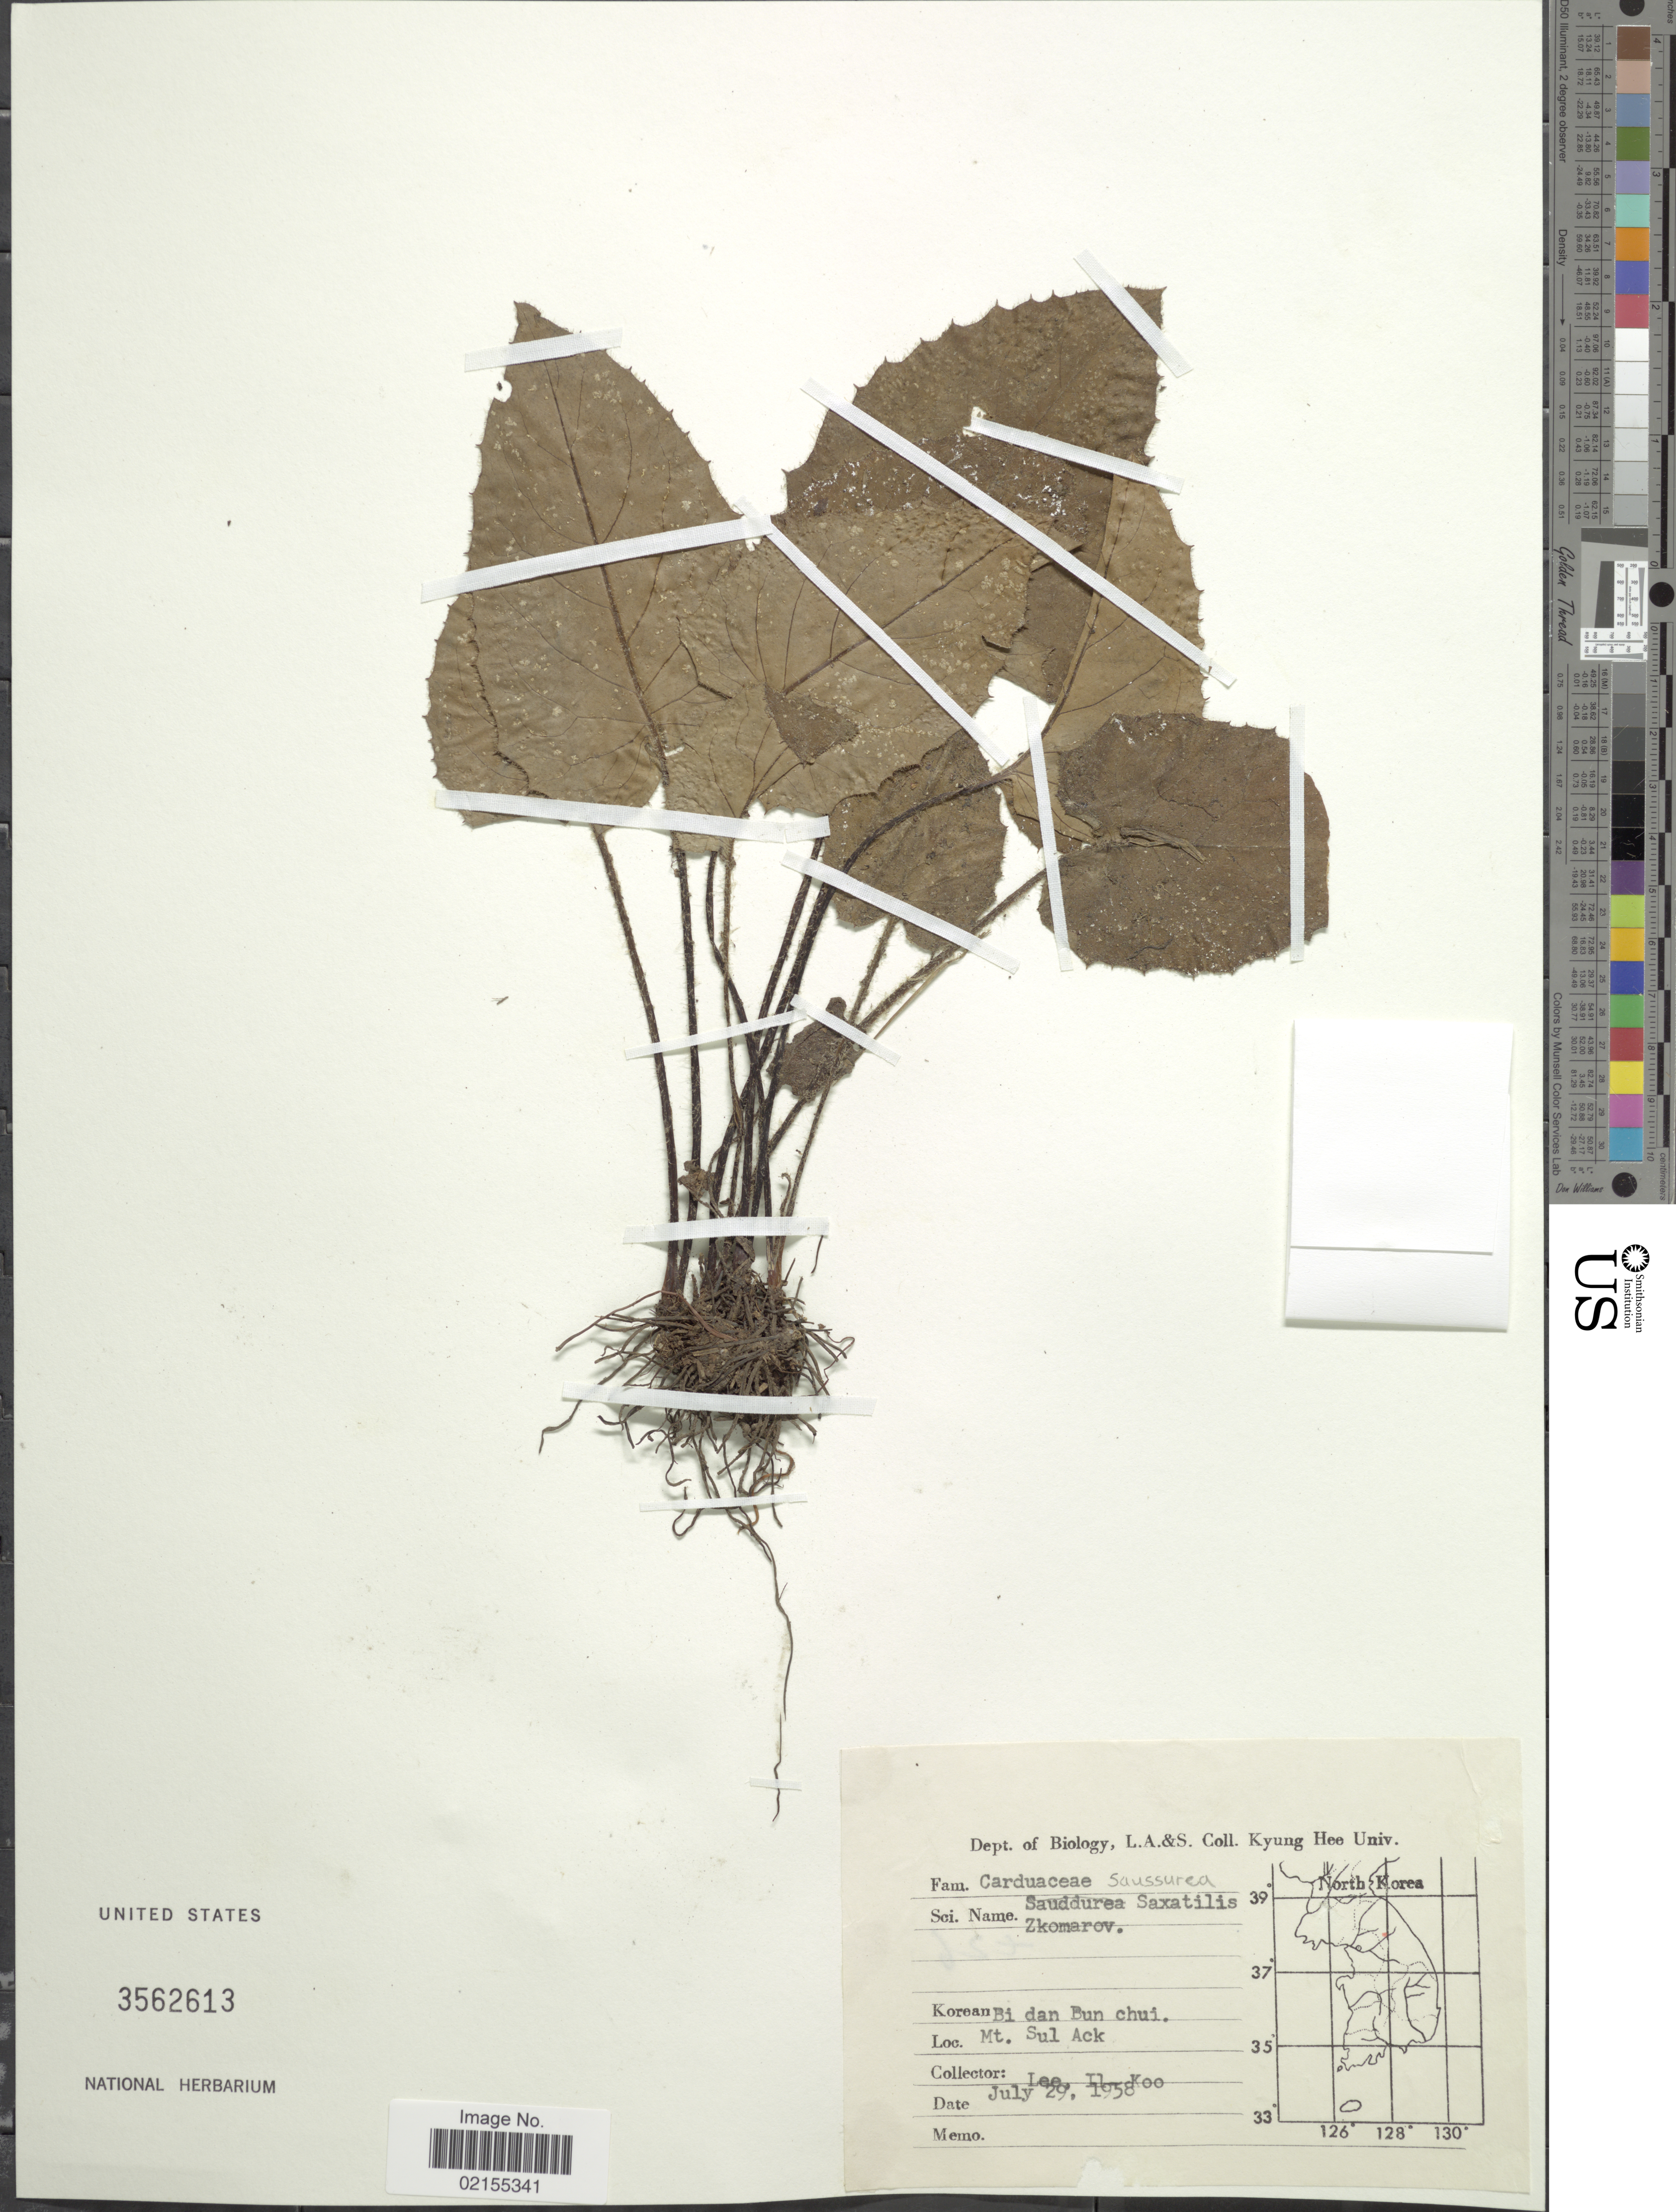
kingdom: Plantae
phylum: Tracheophyta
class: Magnoliopsida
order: Asterales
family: Asteraceae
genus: Saussurea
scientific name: Saussurea saxatilis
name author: Kom.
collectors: Il-Ko Lee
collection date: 1958-07-29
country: South Korea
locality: Mt. Sul Ack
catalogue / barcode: US 3562613